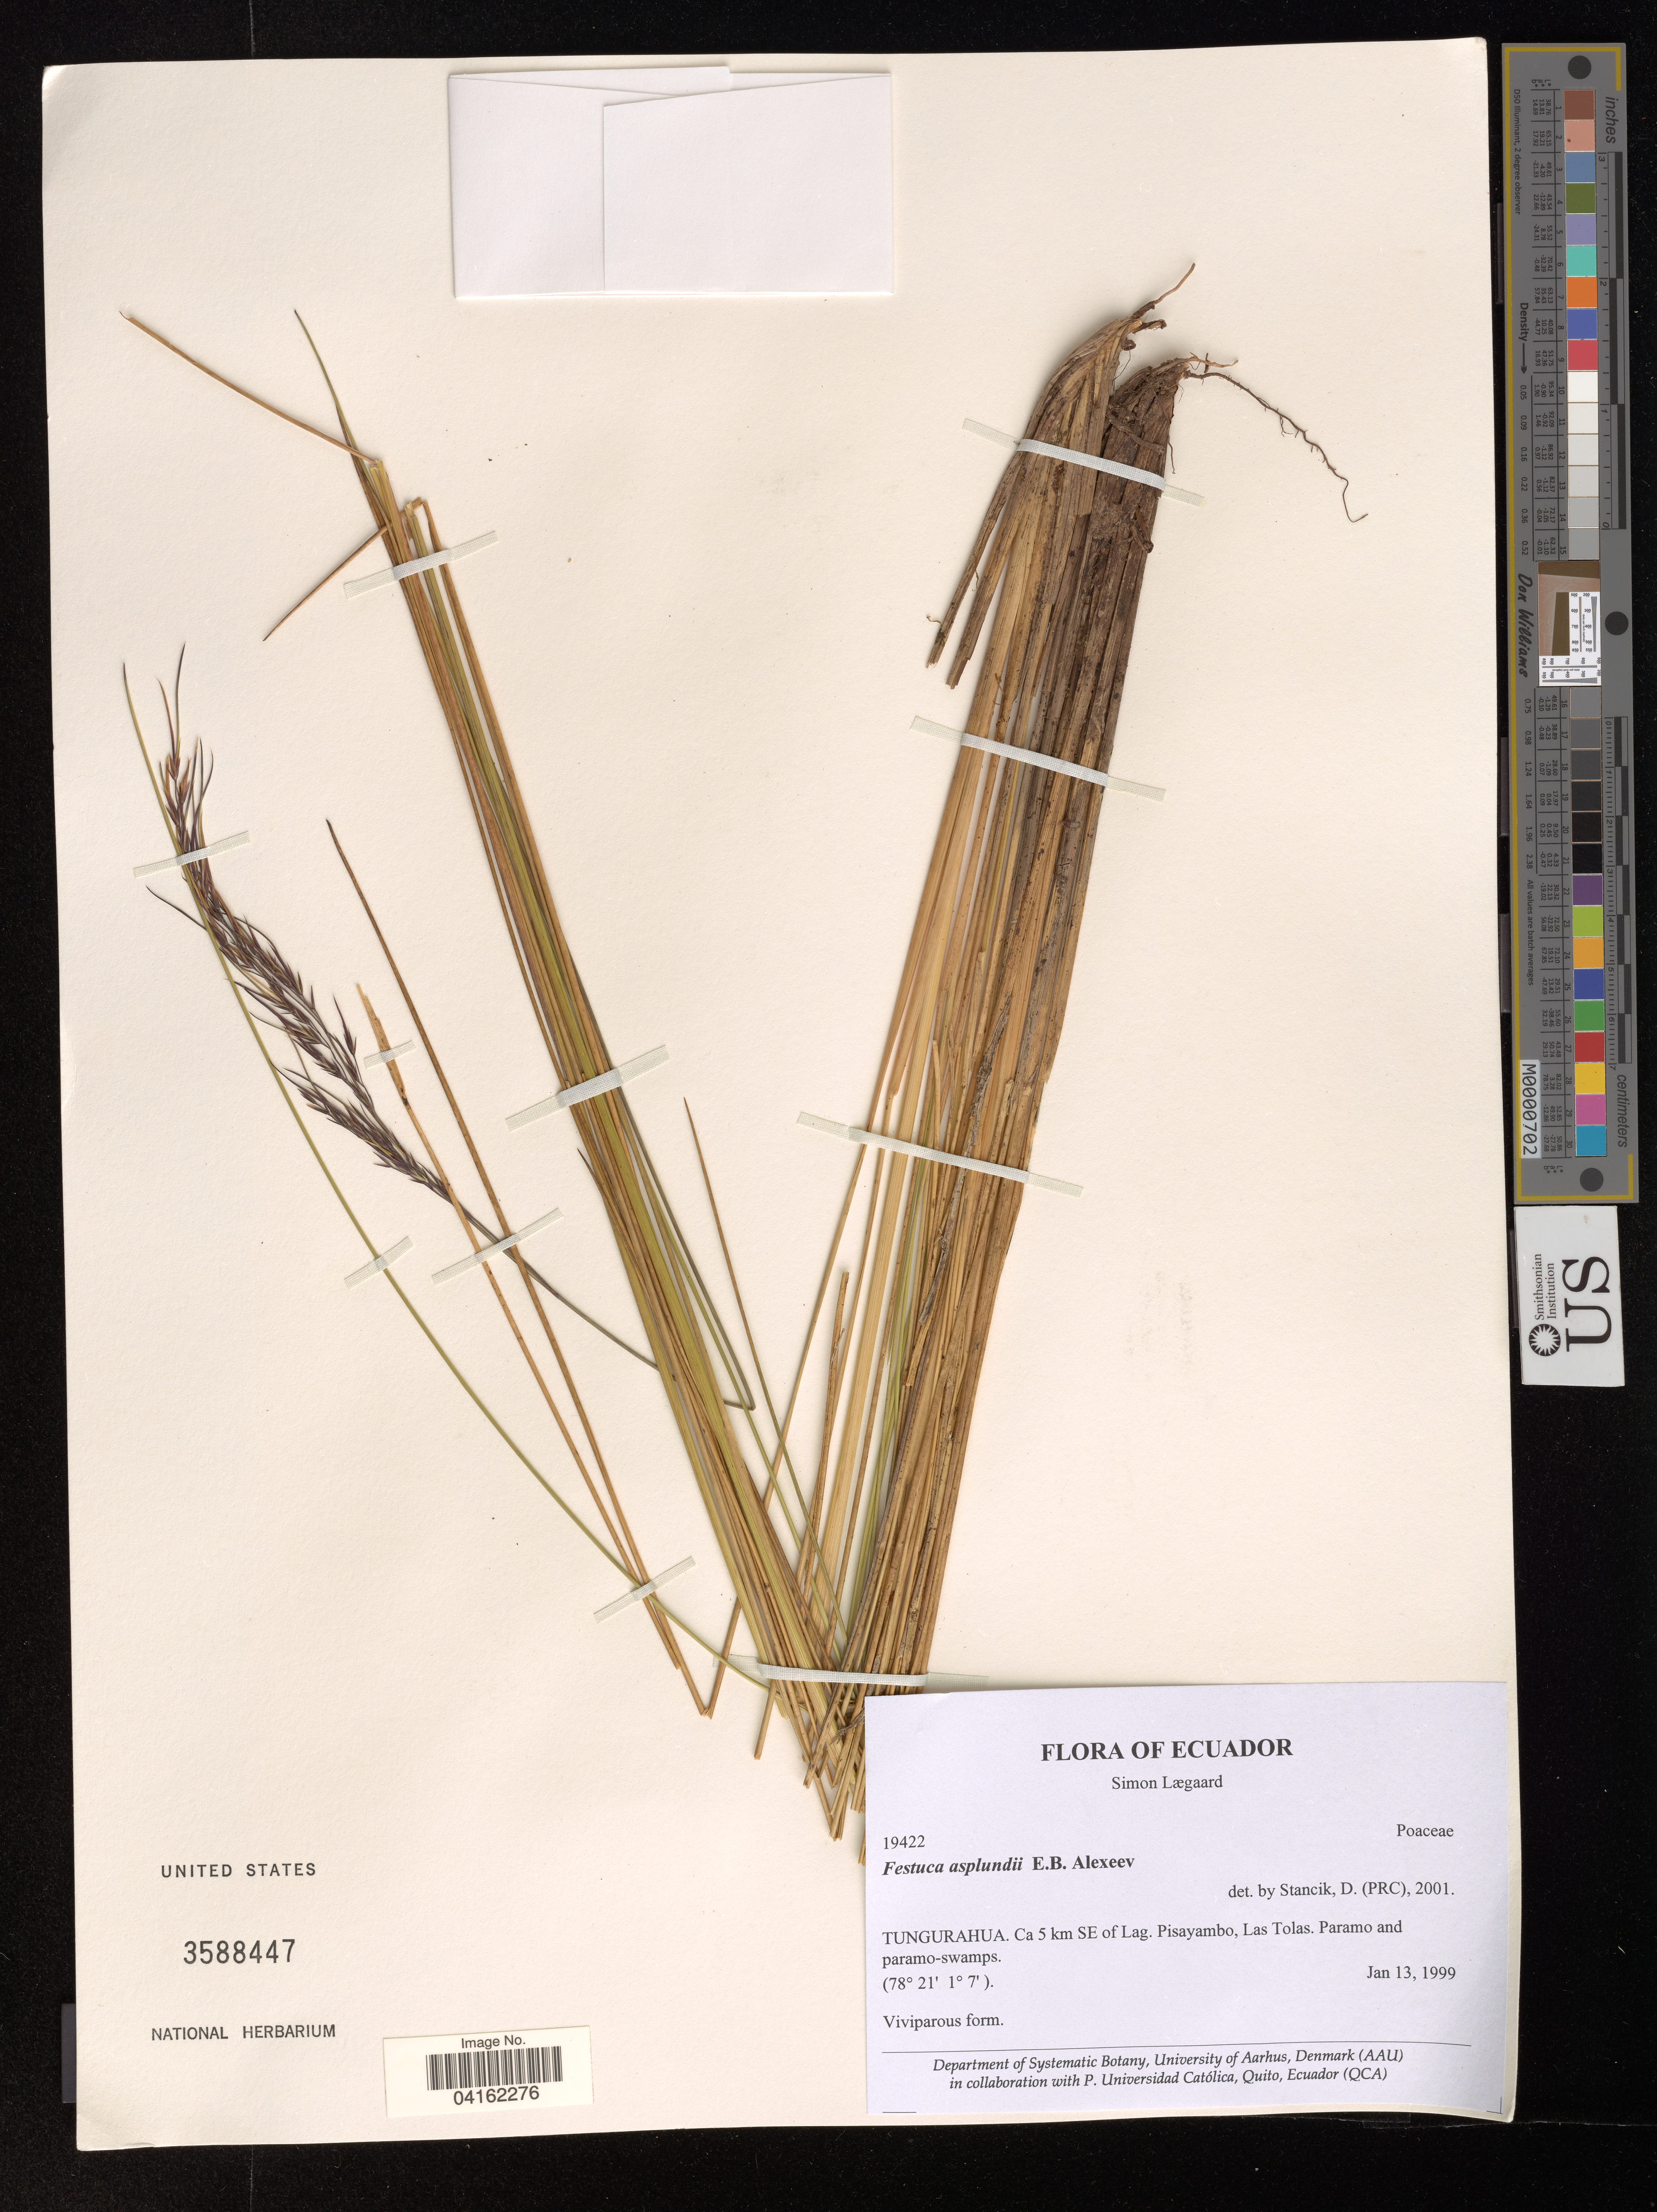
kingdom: Plantae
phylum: Tracheophyta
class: Liliopsida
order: Poales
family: Poaceae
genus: Festuca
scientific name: Festuca asplundii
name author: E.B. Alexeev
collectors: S. Lægaard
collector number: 19422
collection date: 1999-01-13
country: Ecuador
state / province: Tungurahua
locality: Ca 5 km SE of Lag. Pisayambo, Las Tolas. Paramo and paramo-swamps.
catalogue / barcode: US 3588447